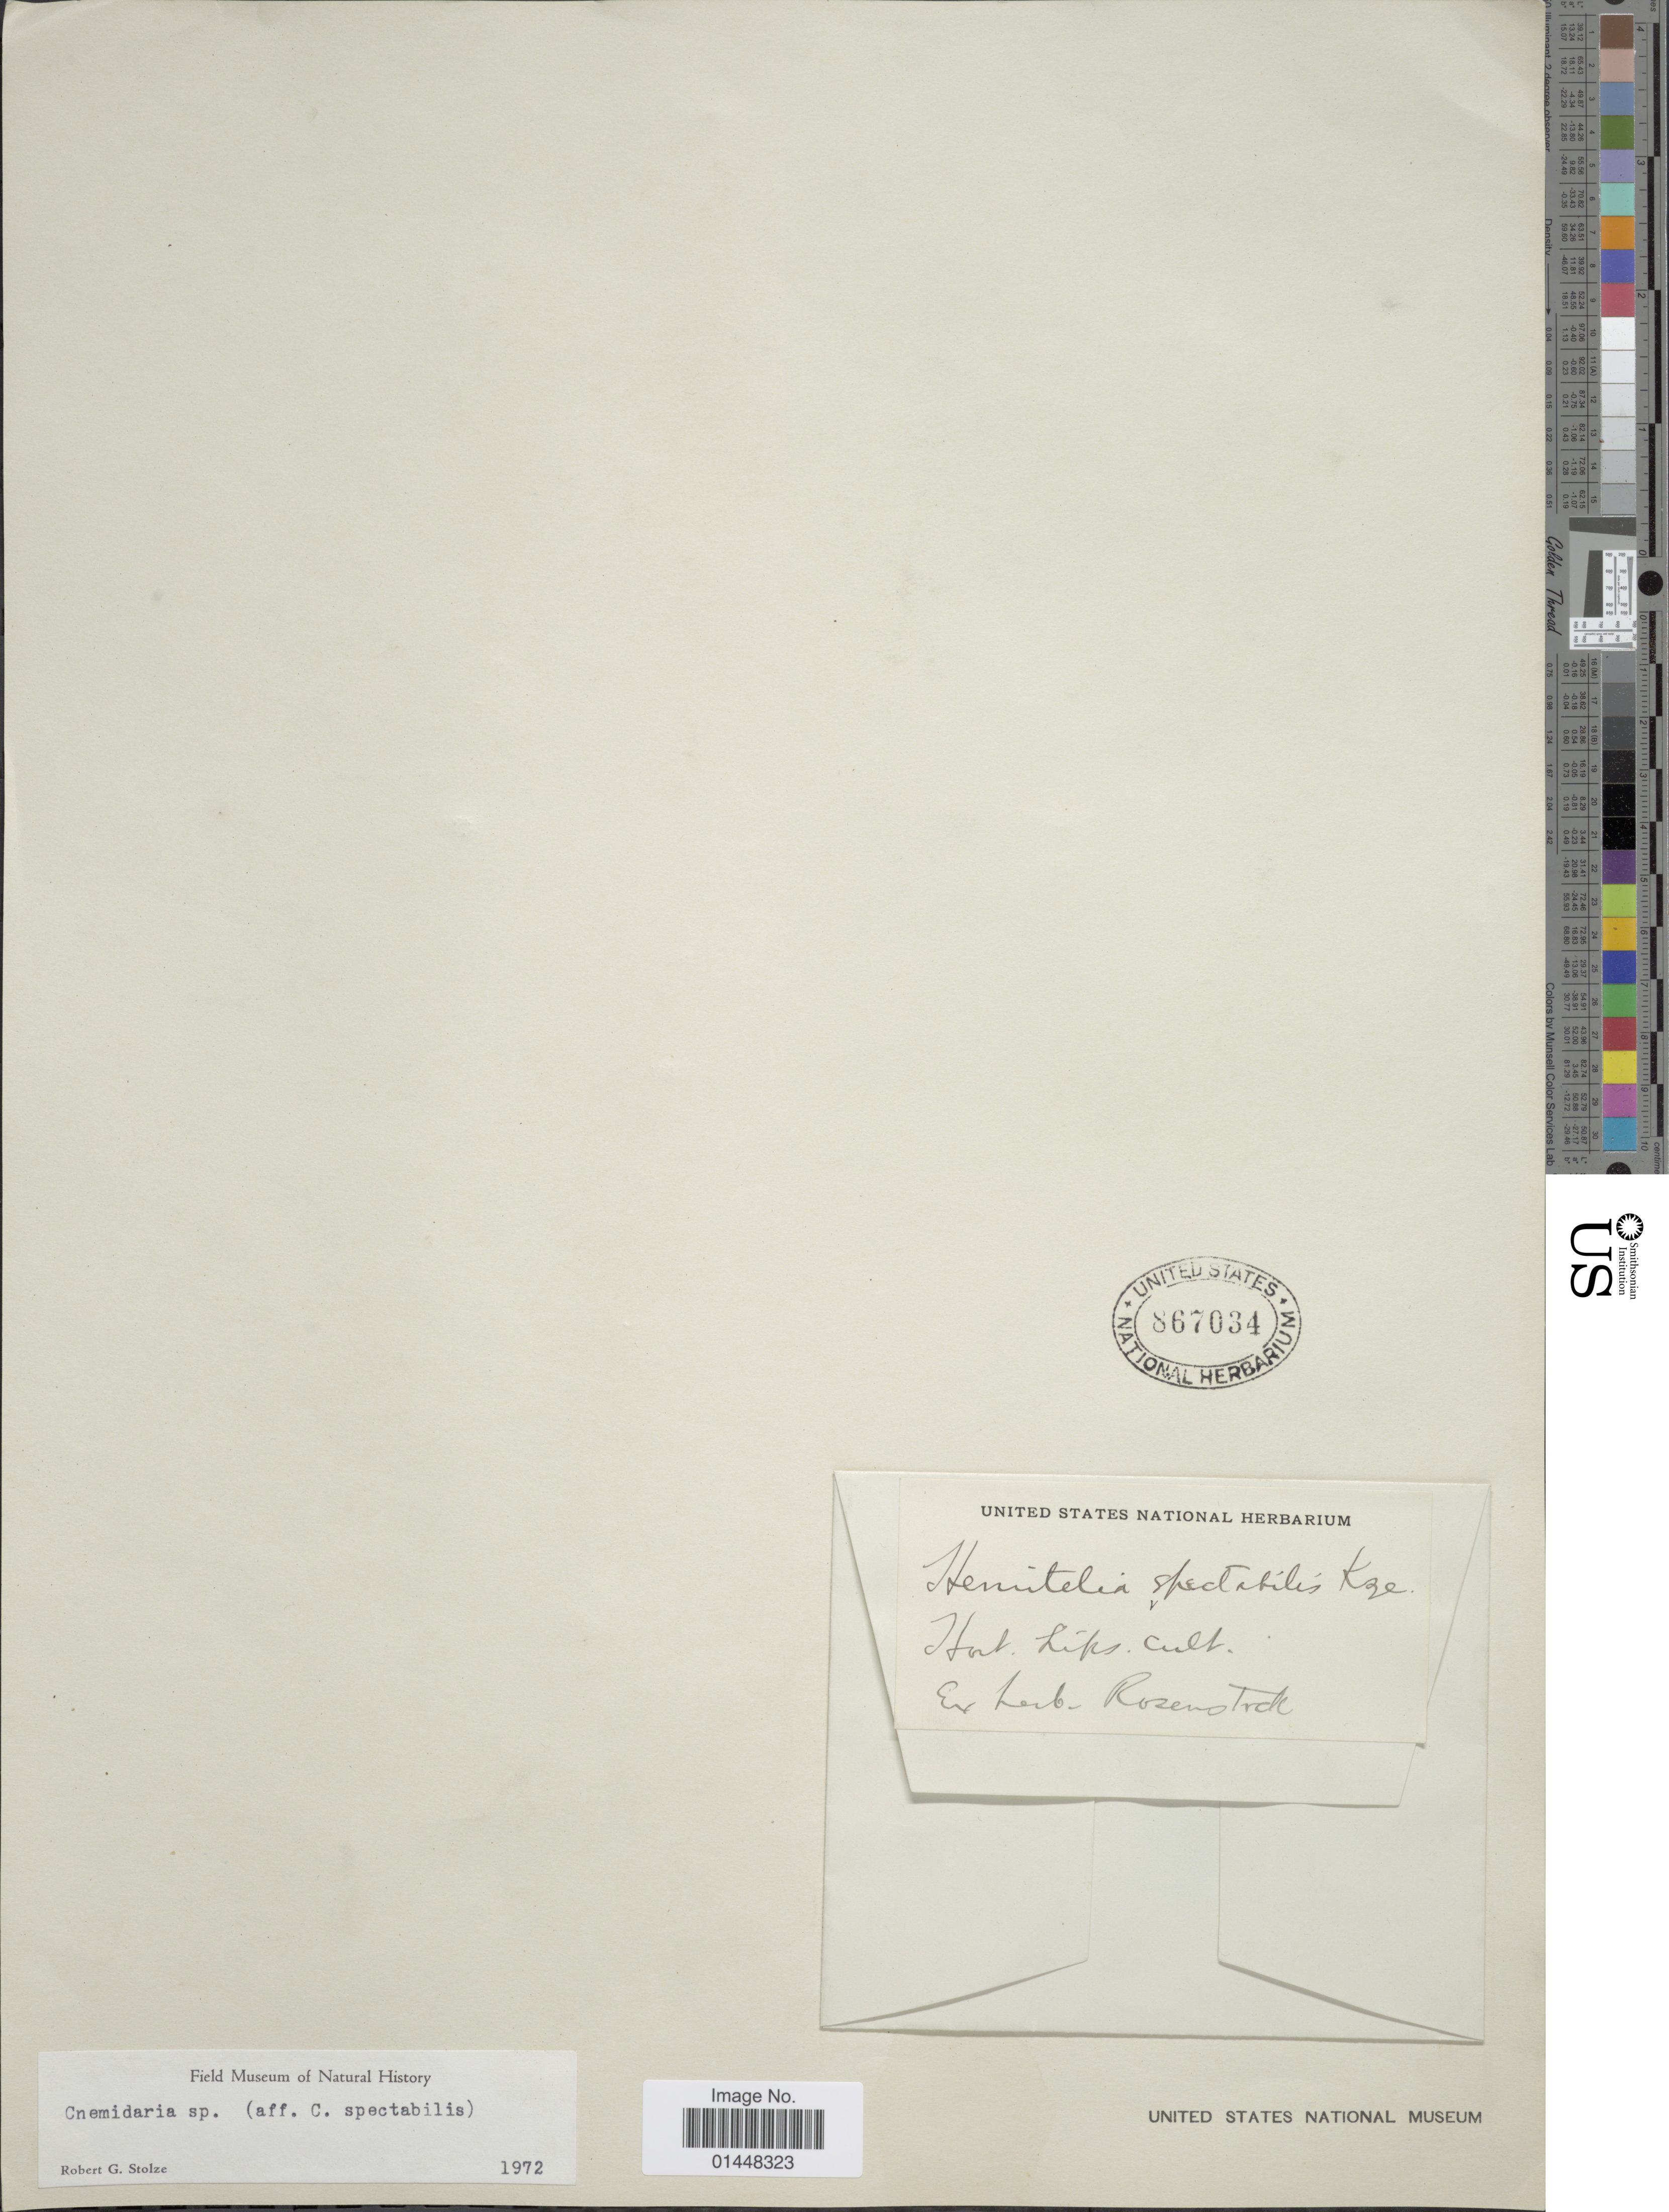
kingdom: Plantae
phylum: Tracheophyta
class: Polypodiopsida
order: Cyatheales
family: Cyatheaceae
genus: Cyathea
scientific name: Cyathea spectabilis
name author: (Kunze) Domin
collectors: ex herb. Rosenstock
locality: Hort Lips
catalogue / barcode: US 867034